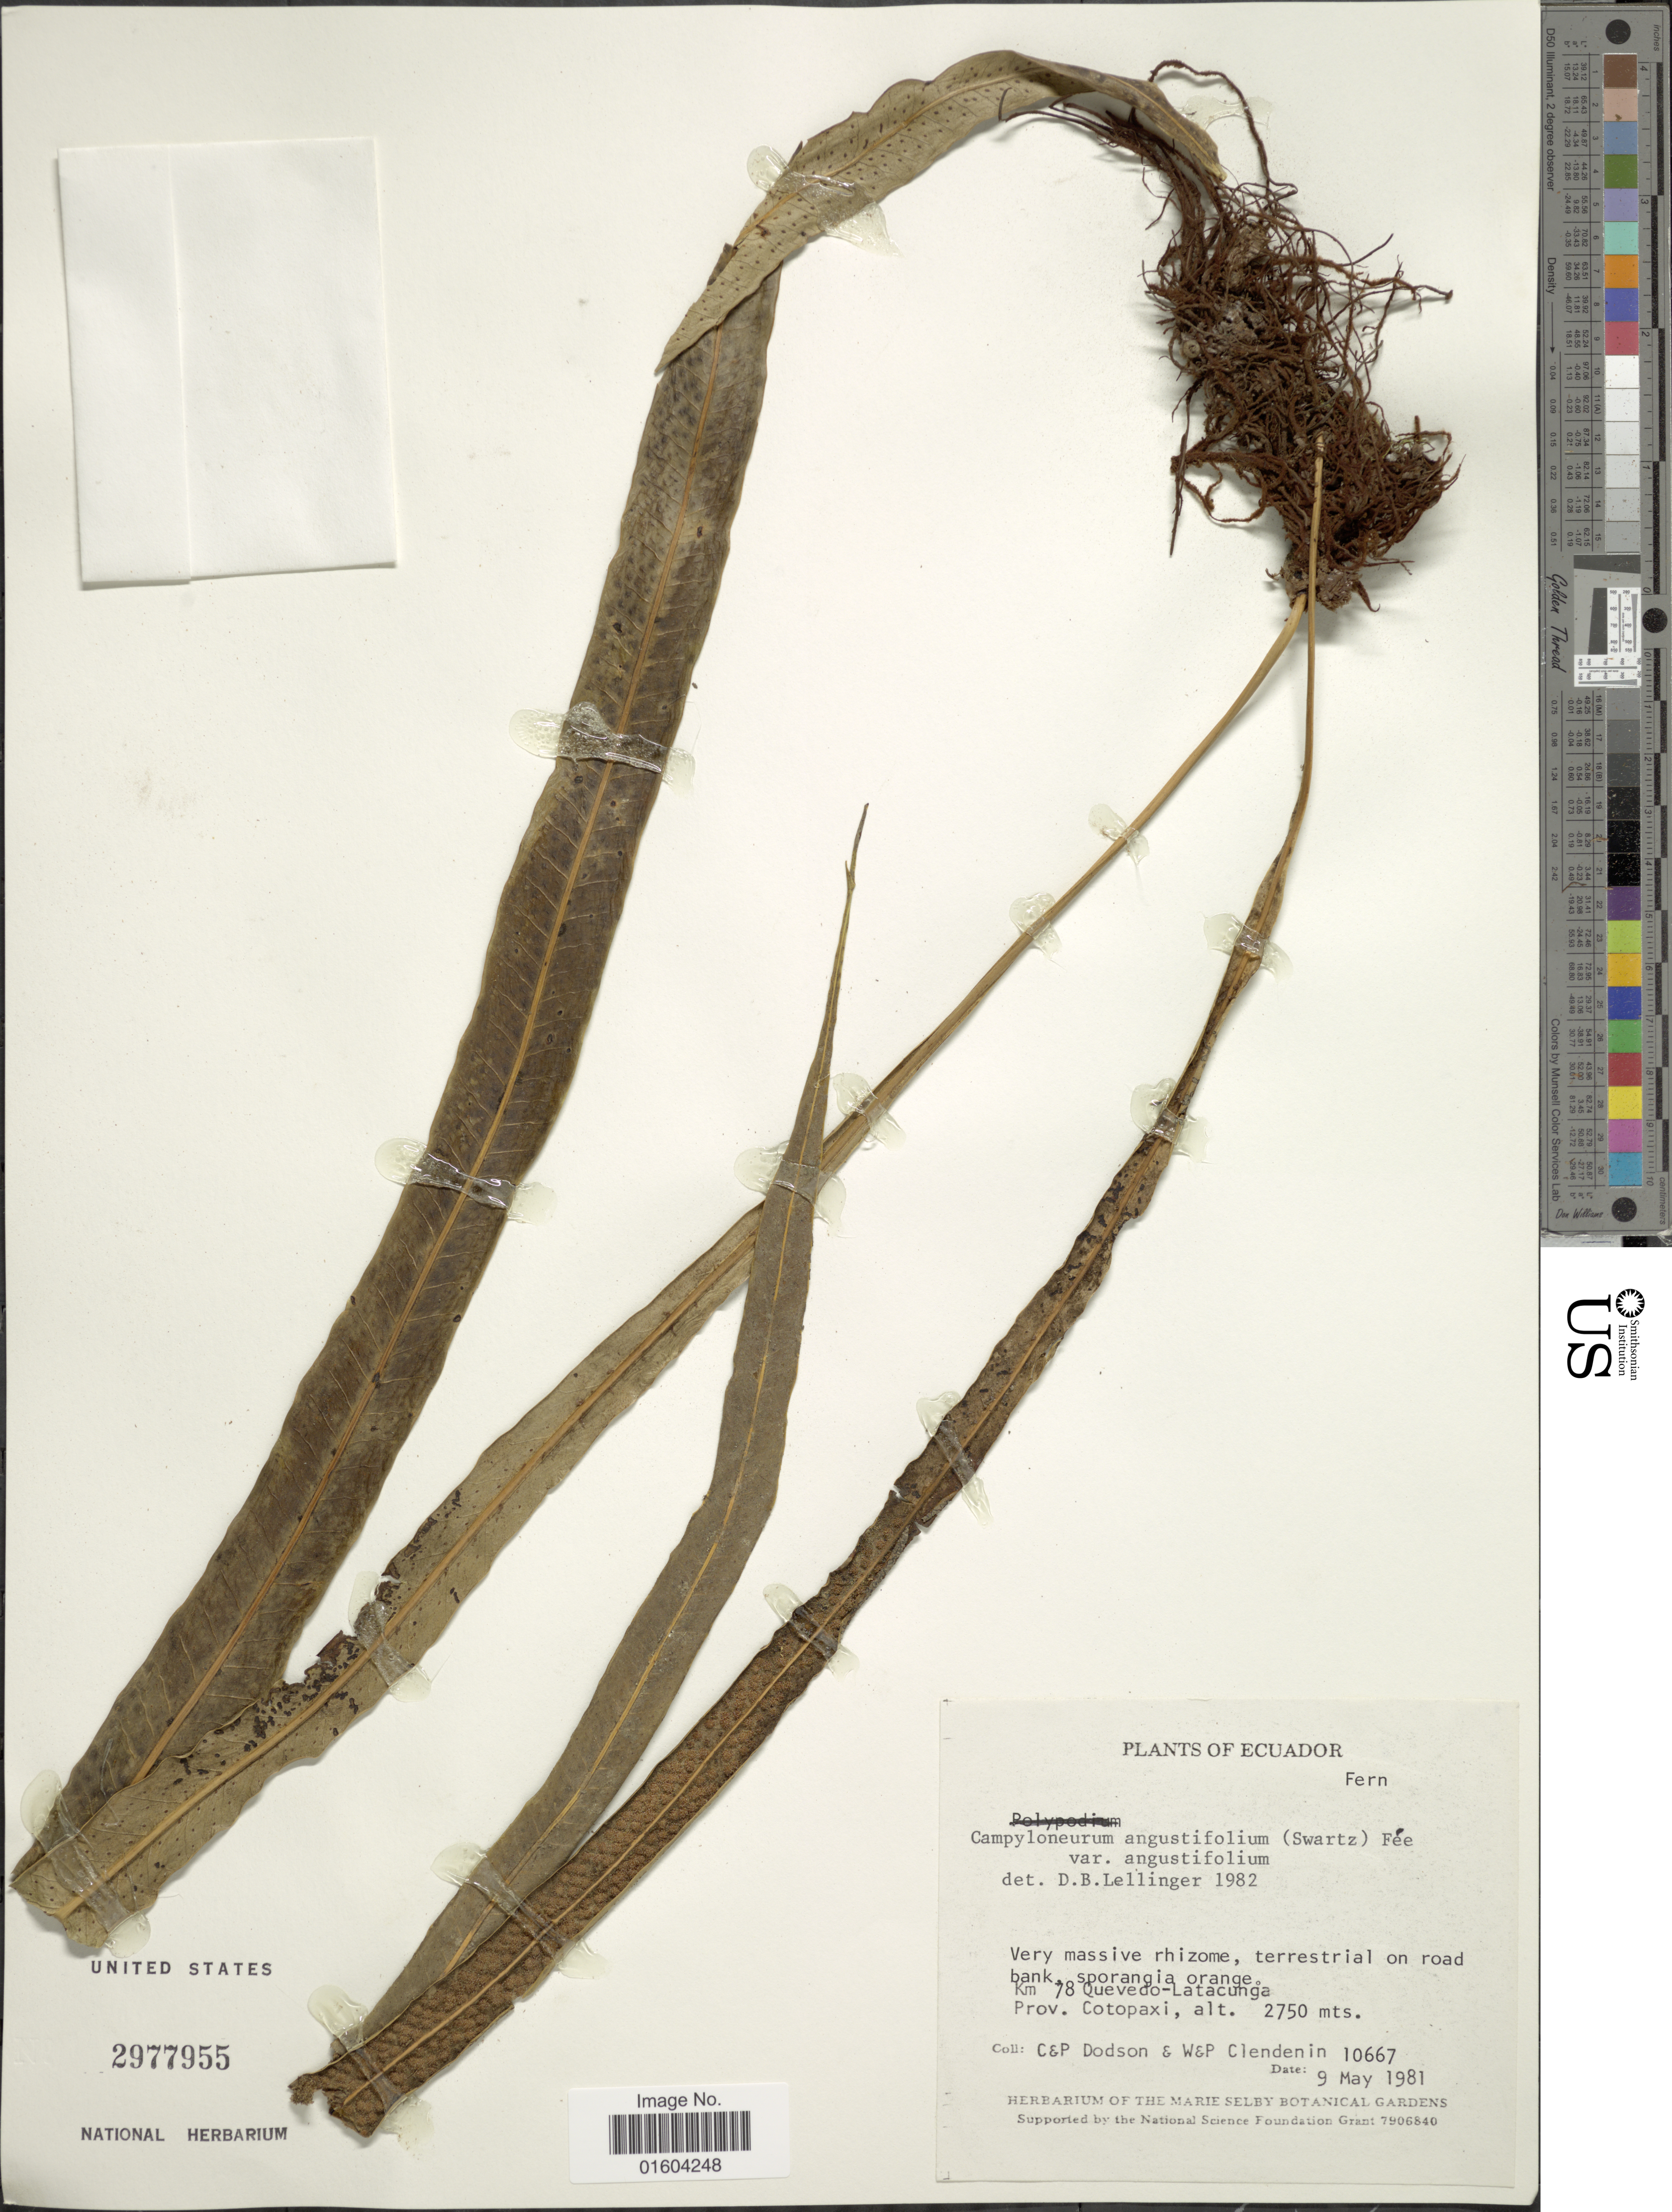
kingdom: Plantae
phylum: Tracheophyta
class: Polypodiopsida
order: Polypodiales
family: Polypodiaceae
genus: Campyloneurum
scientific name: Campyloneurum densifolium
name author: (Hieron.) Lellinger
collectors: C. Dodson, P. M. Dodson, W. Clendenin & W. Clendenin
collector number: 10667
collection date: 1981-05-09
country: Ecuador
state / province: Cotopaxi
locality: Ecuador: Km 78 Quevedo - Latacunga Prov. Cotopaxi.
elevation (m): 2750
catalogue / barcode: US 2977955